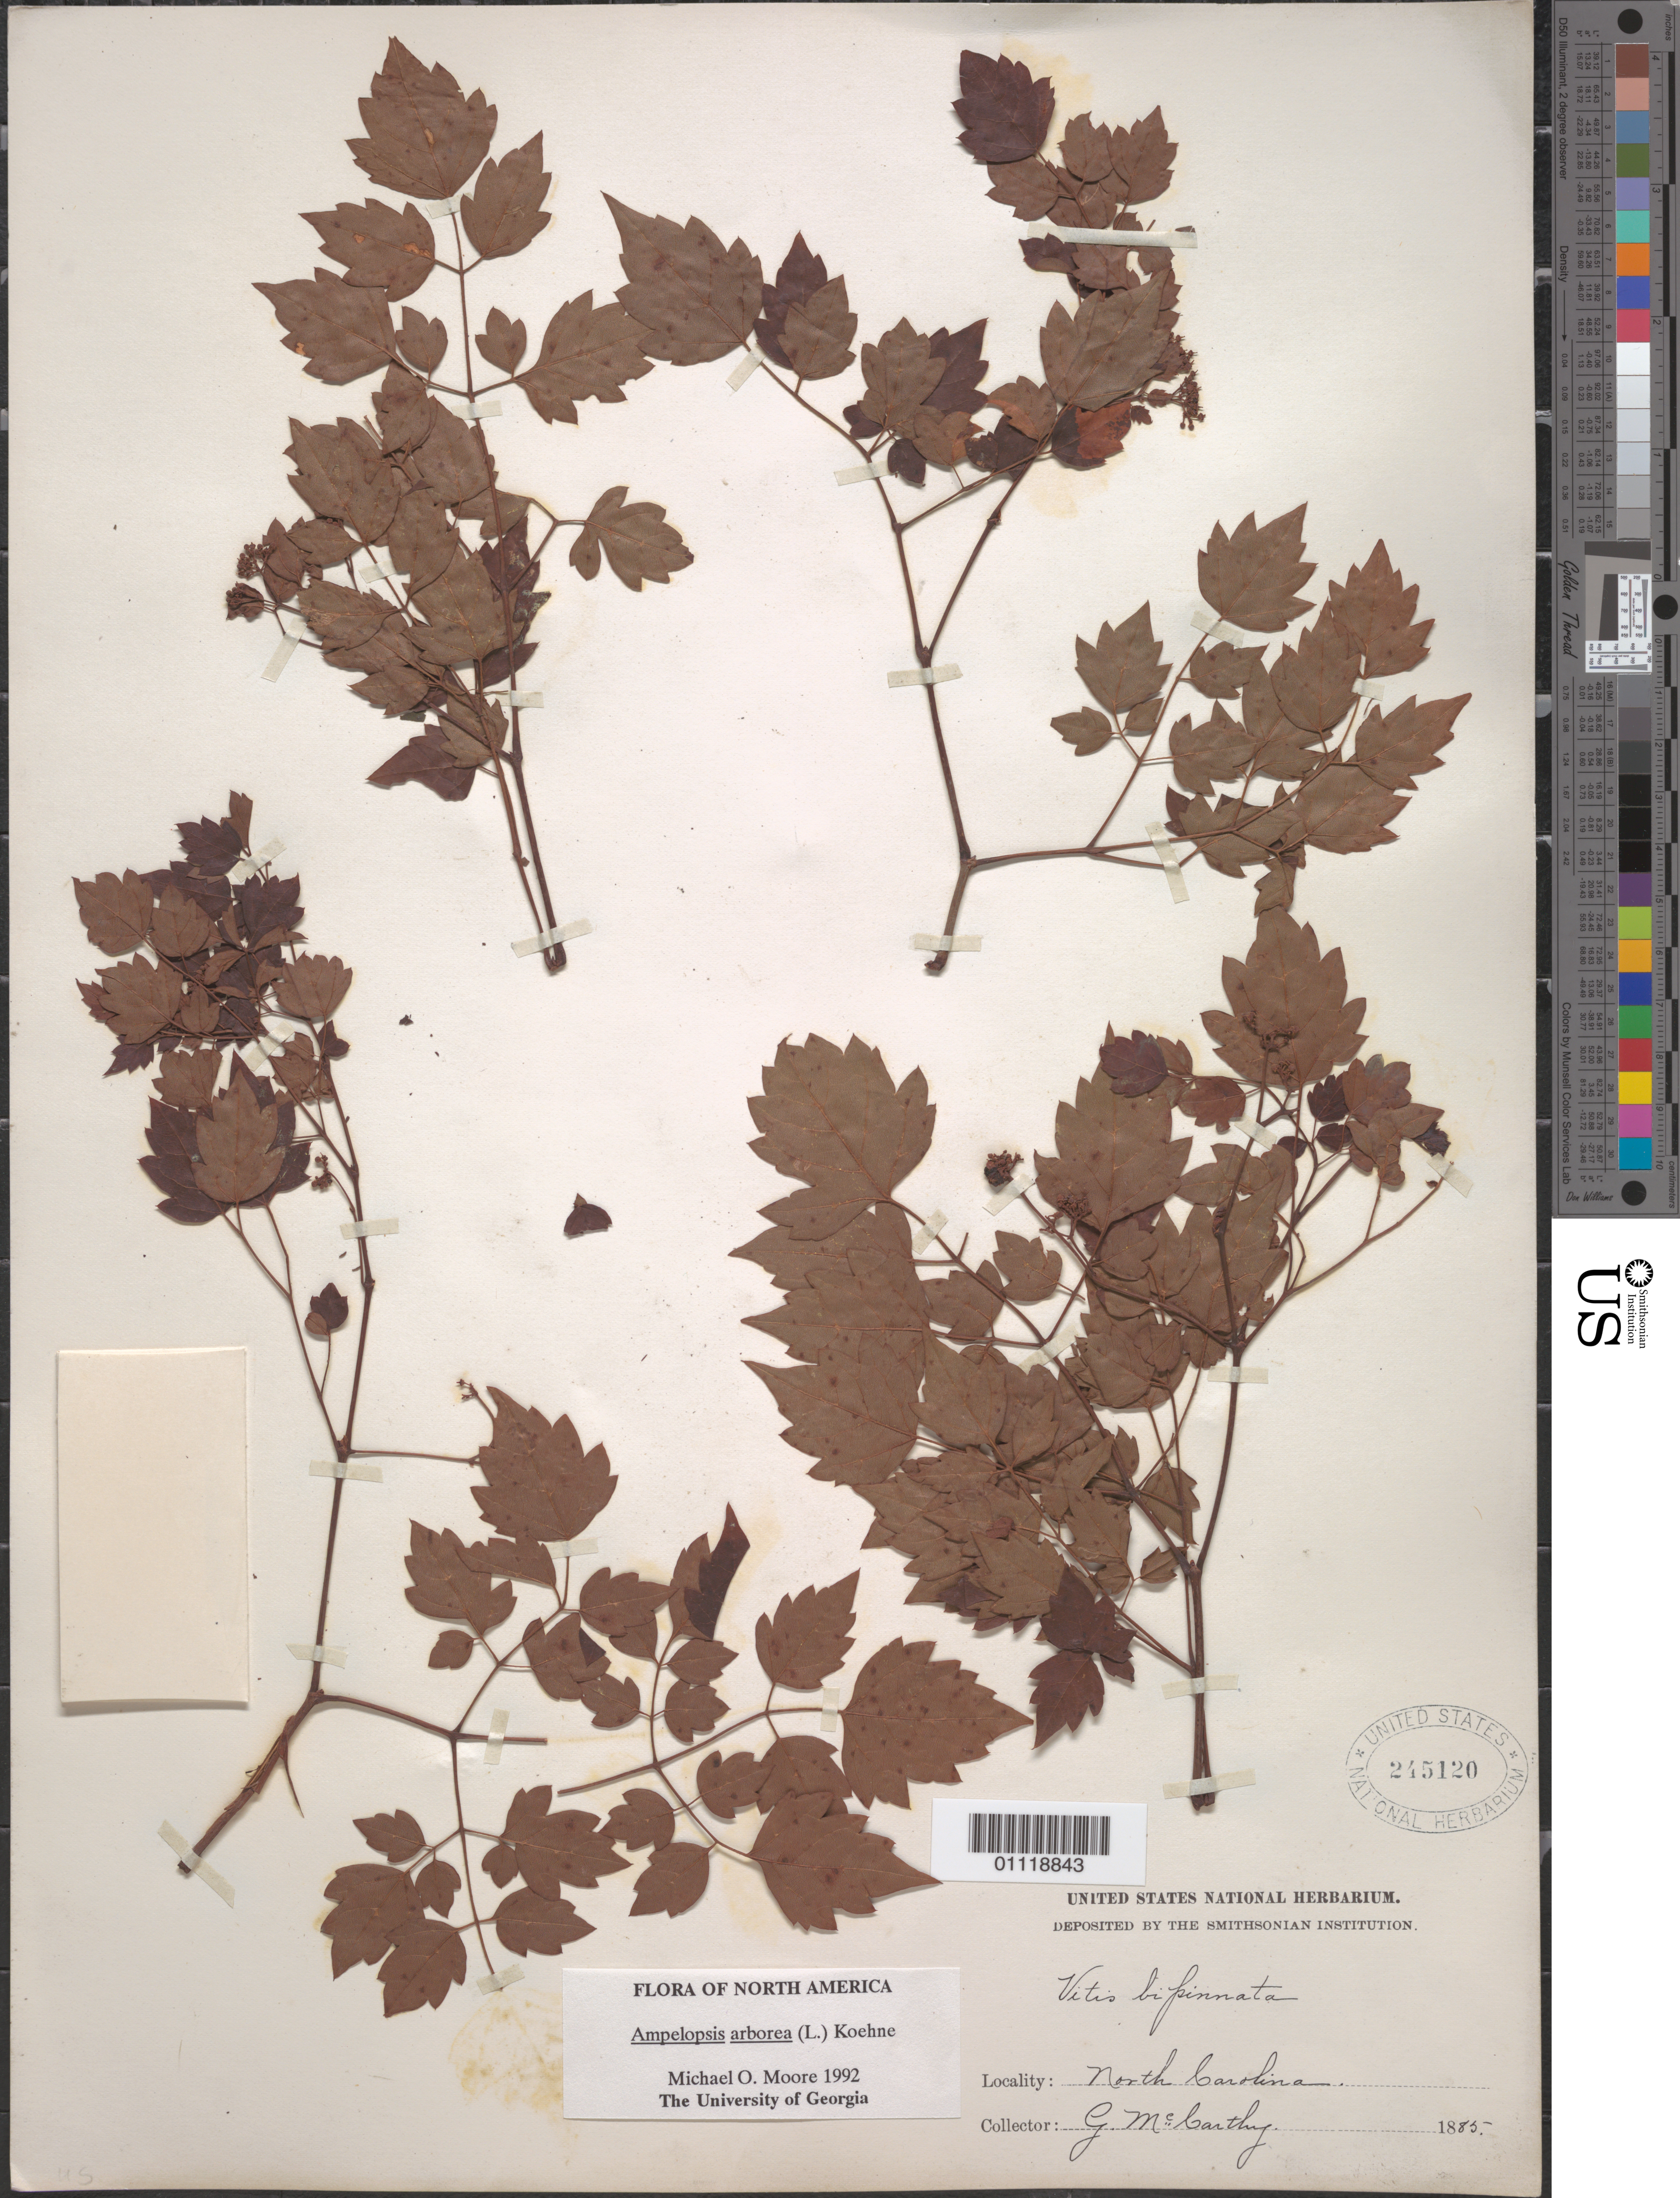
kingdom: Plantae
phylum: Tracheophyta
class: Magnoliopsida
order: Vitales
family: Vitaceae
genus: Ampelopsis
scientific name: Ampelopsis arborea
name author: (L.) Koehne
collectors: G. M. Mccarthy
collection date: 1885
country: United States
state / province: North Carolina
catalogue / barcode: US 245120